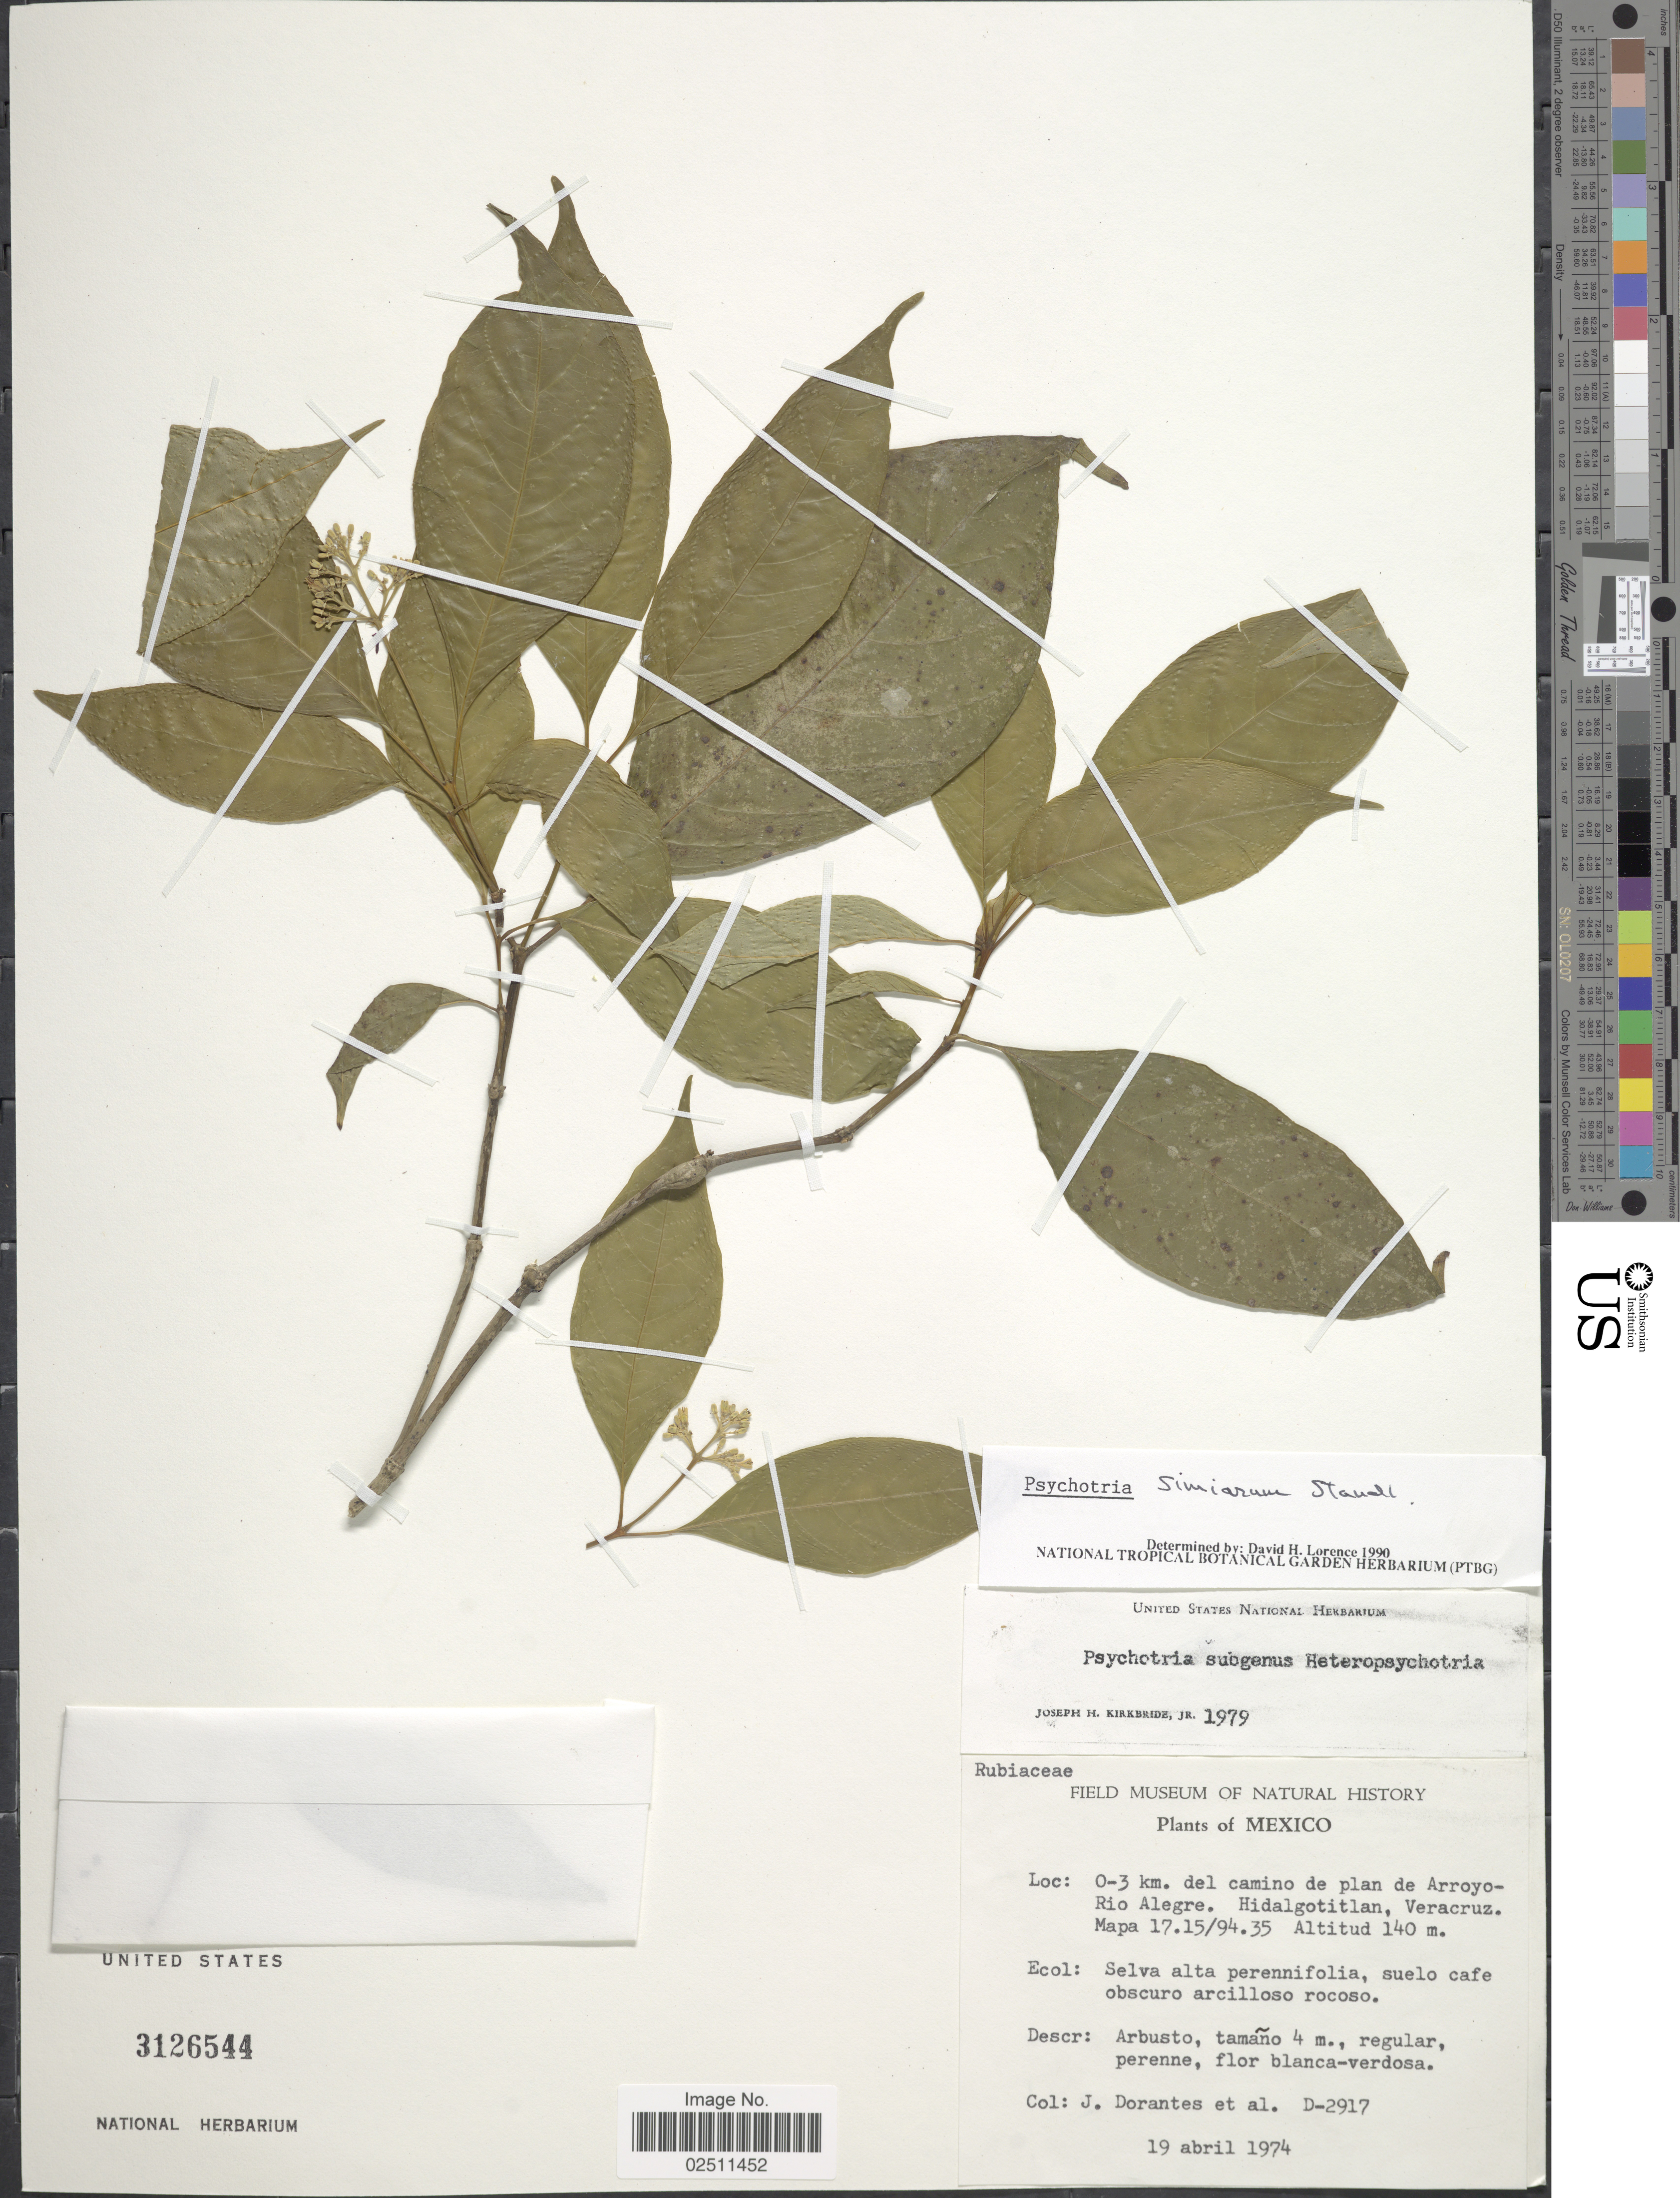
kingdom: Plantae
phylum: Tracheophyta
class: Magnoliopsida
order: Gentianales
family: Rubiaceae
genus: Psychotria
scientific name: Psychotria simiarum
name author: Standl.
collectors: J. Dorantes & et al.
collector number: D-2917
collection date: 1974-04-19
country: Mexico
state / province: Veracruz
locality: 0-3 km. del camino de plan de Arroyo- Rio Alegre. Hidalgotitlan, Veracruz. Mapa 17.15/94.35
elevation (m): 140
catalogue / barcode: US 3126544